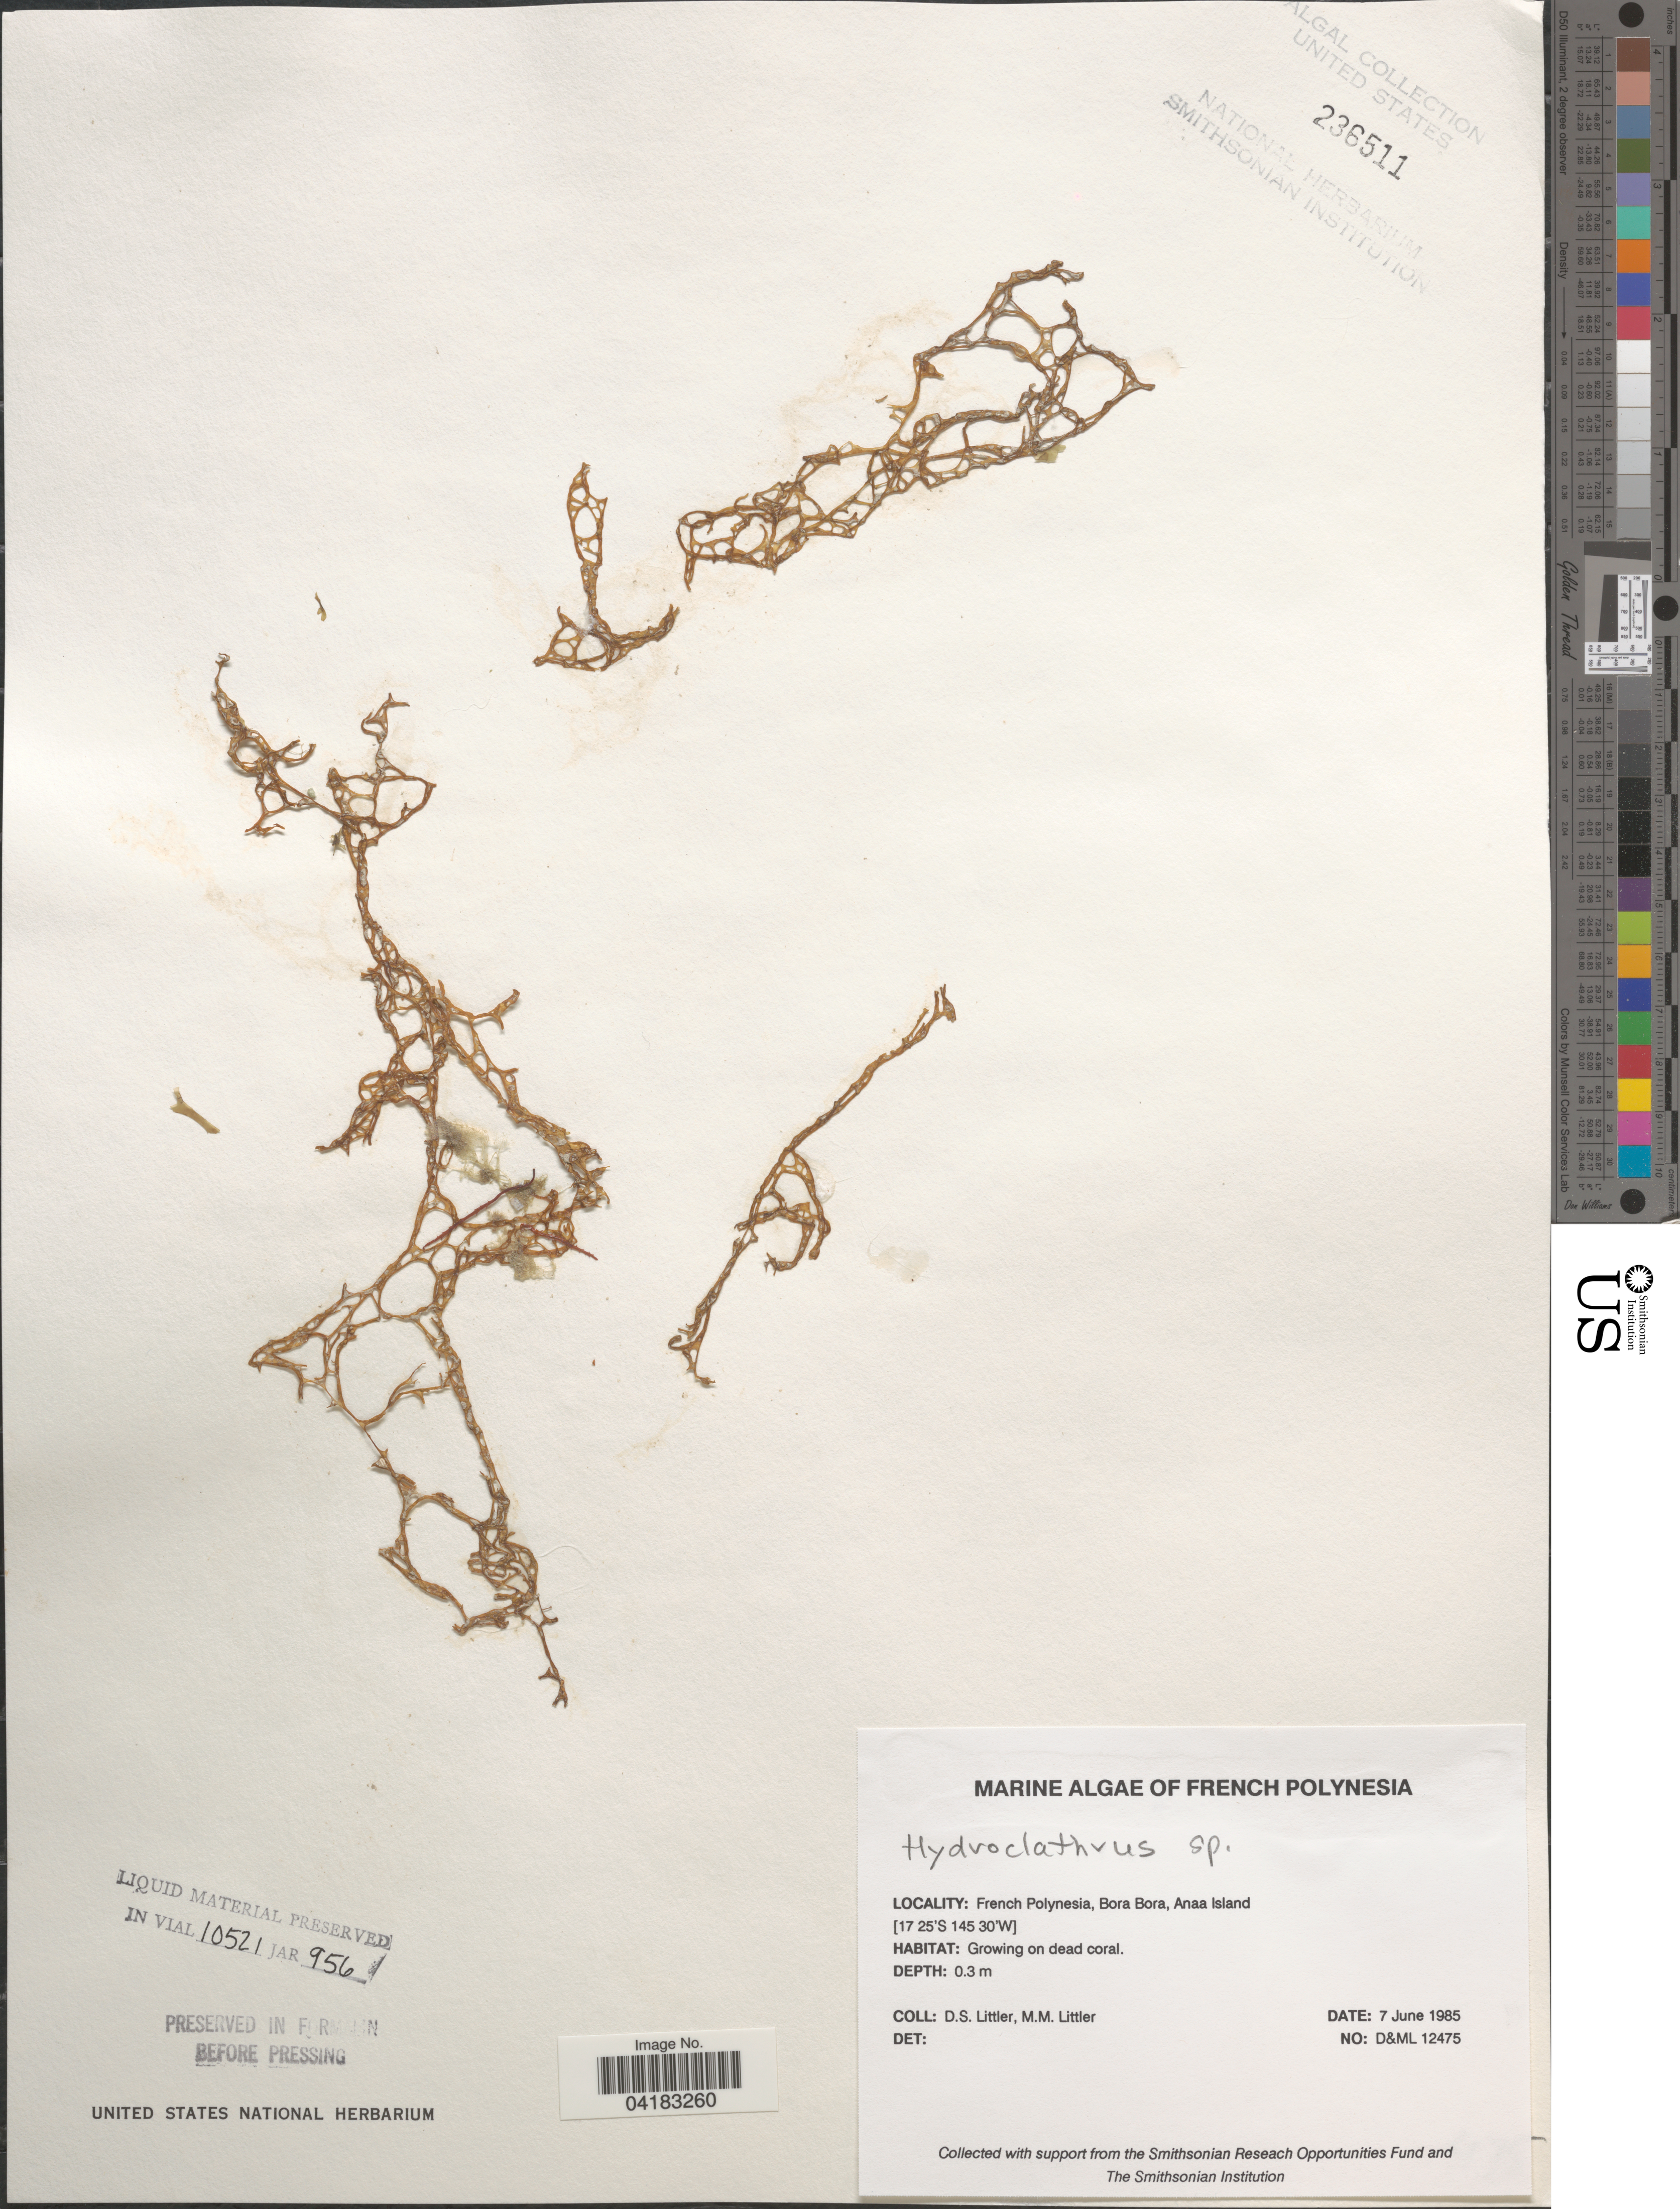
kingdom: Chromista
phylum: Ochrophyta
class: Phaeophyceae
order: Scytosiphonales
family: Scytosiphonaceae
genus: Hydroclathrus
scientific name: Hydroclathrus sp.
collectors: D. S. Littler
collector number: D&ML12475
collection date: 1985-06-07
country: French Polynesia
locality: Bora Bora, Anaa Island.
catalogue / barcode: US 236511